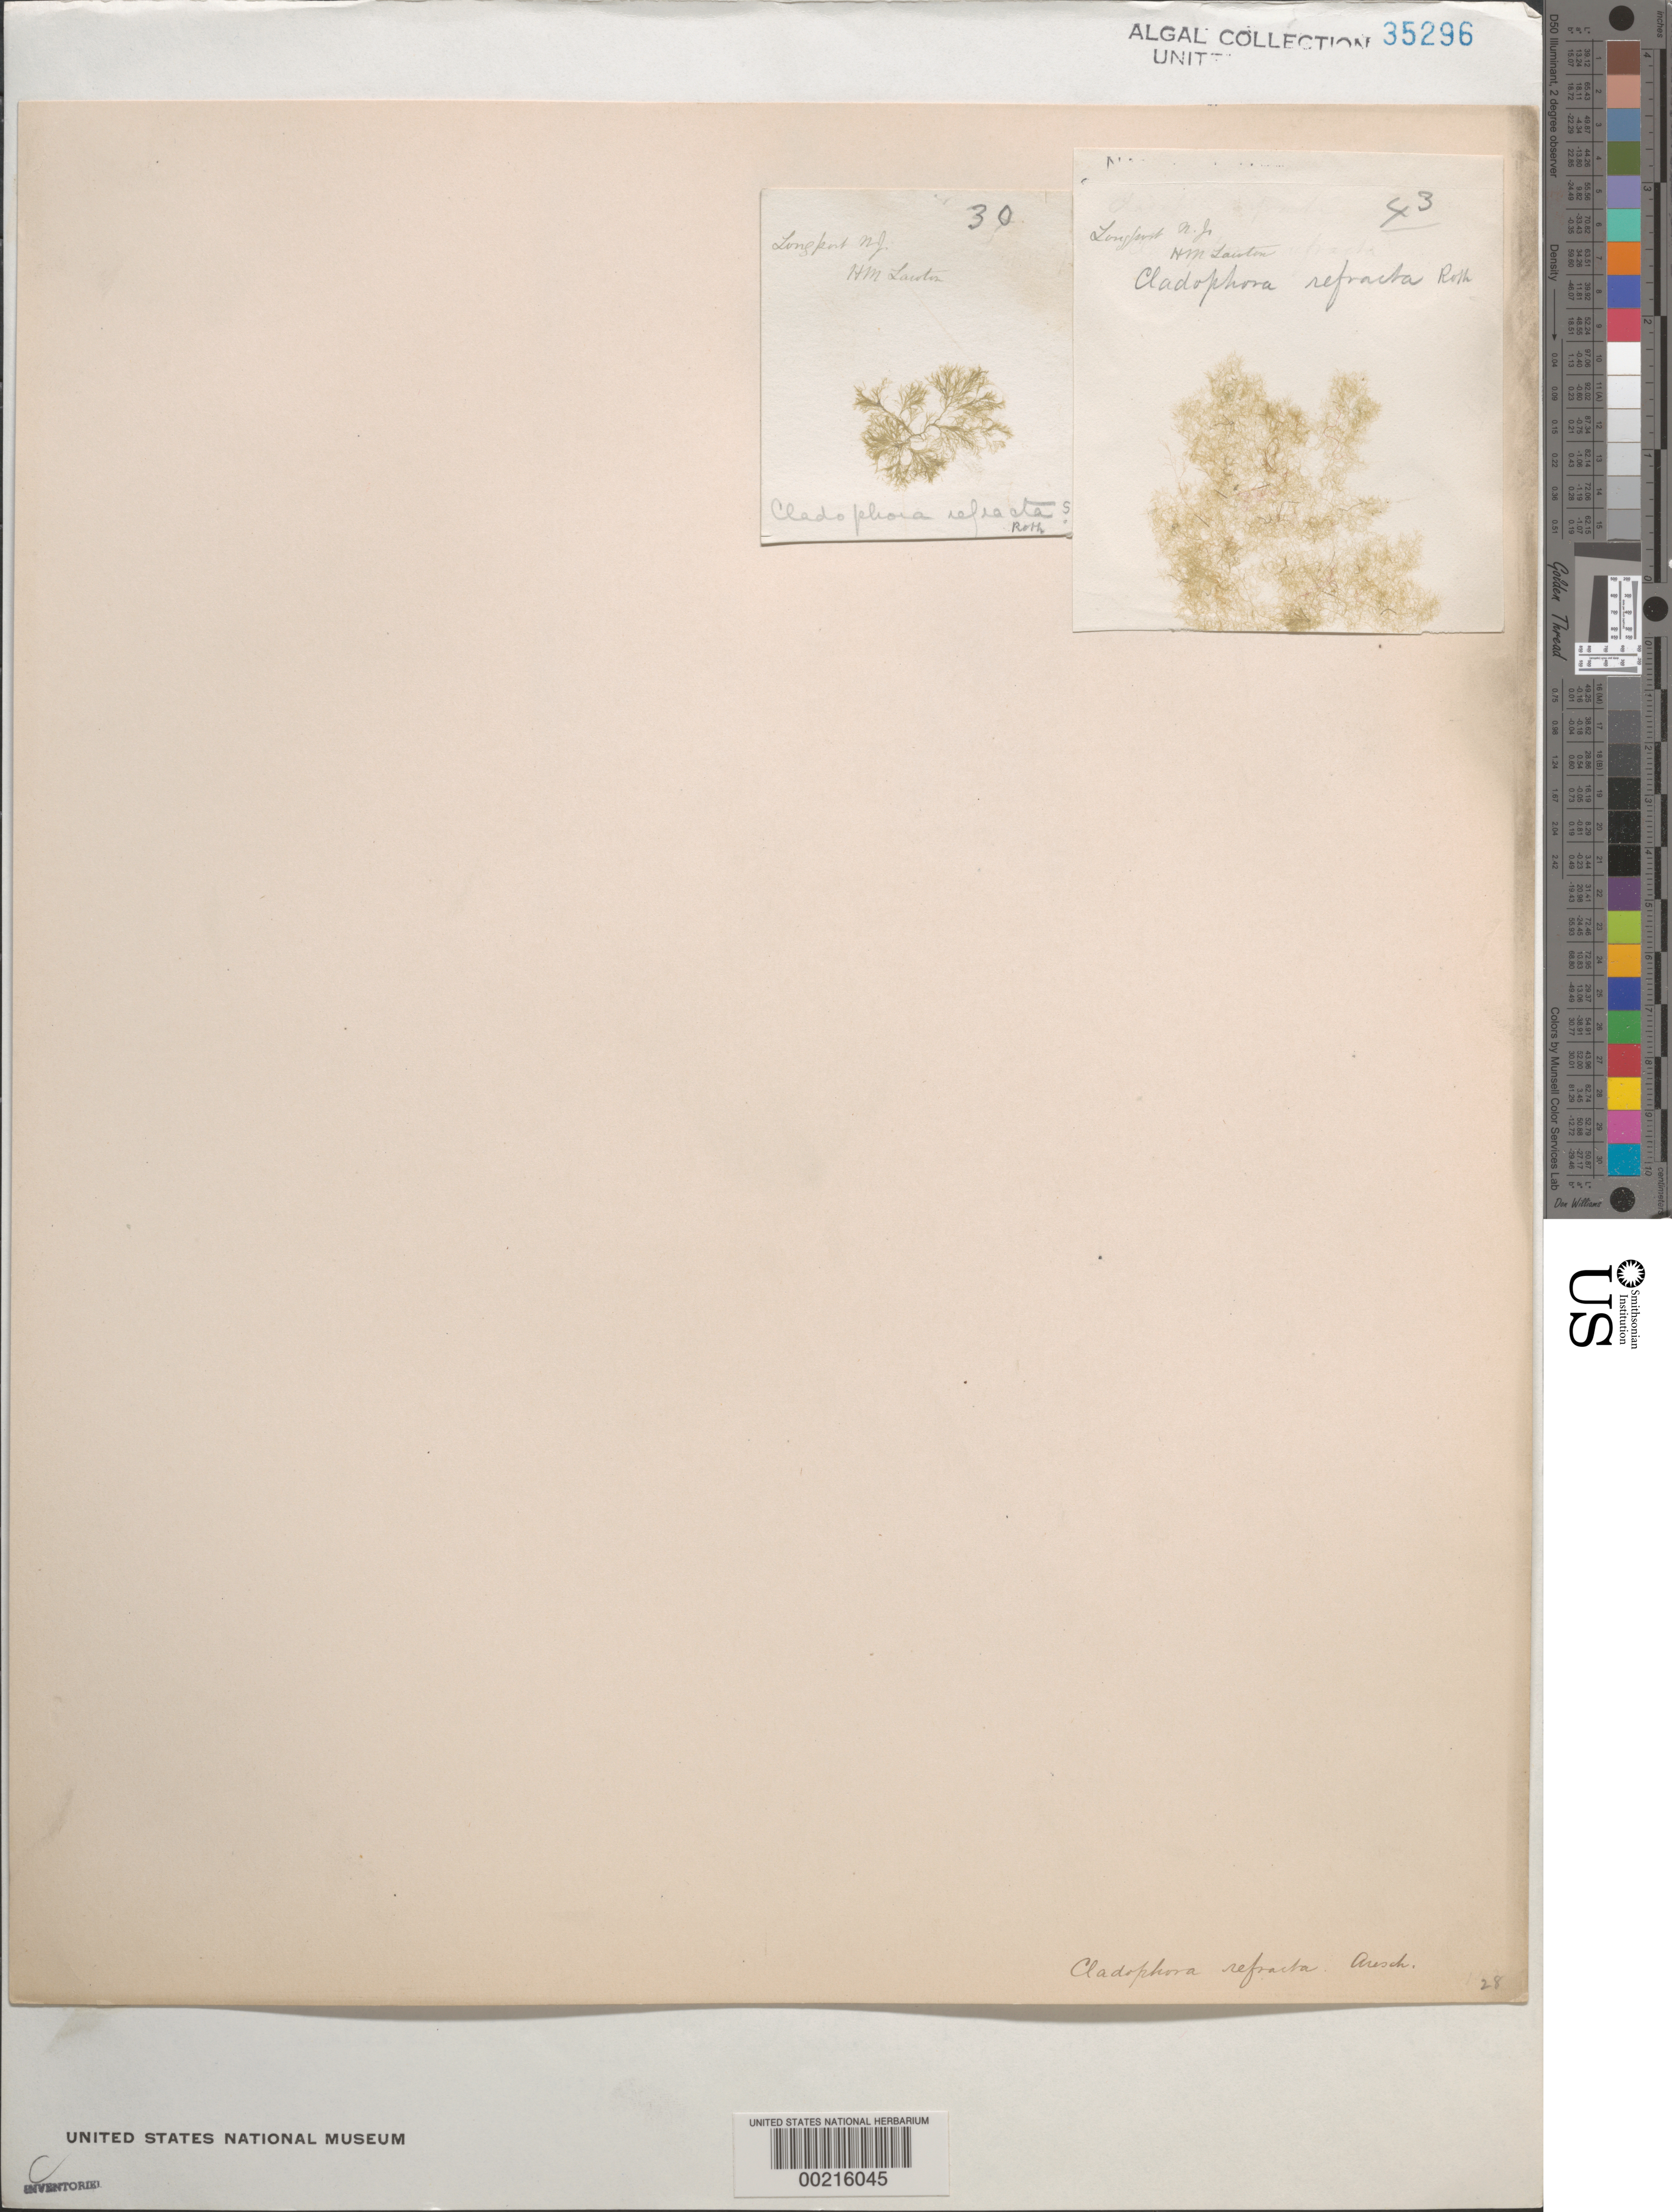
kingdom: Plantae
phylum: Chlorophyta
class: Ulvophyceae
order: Cladophorales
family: Cladophoraceae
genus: Cladophora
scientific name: Cladophora refracta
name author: (Roth) Kütz.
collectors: H. Lawton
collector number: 30 & 43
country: United States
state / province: New Jersey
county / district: Atlantic County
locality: Longport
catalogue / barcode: US 35296